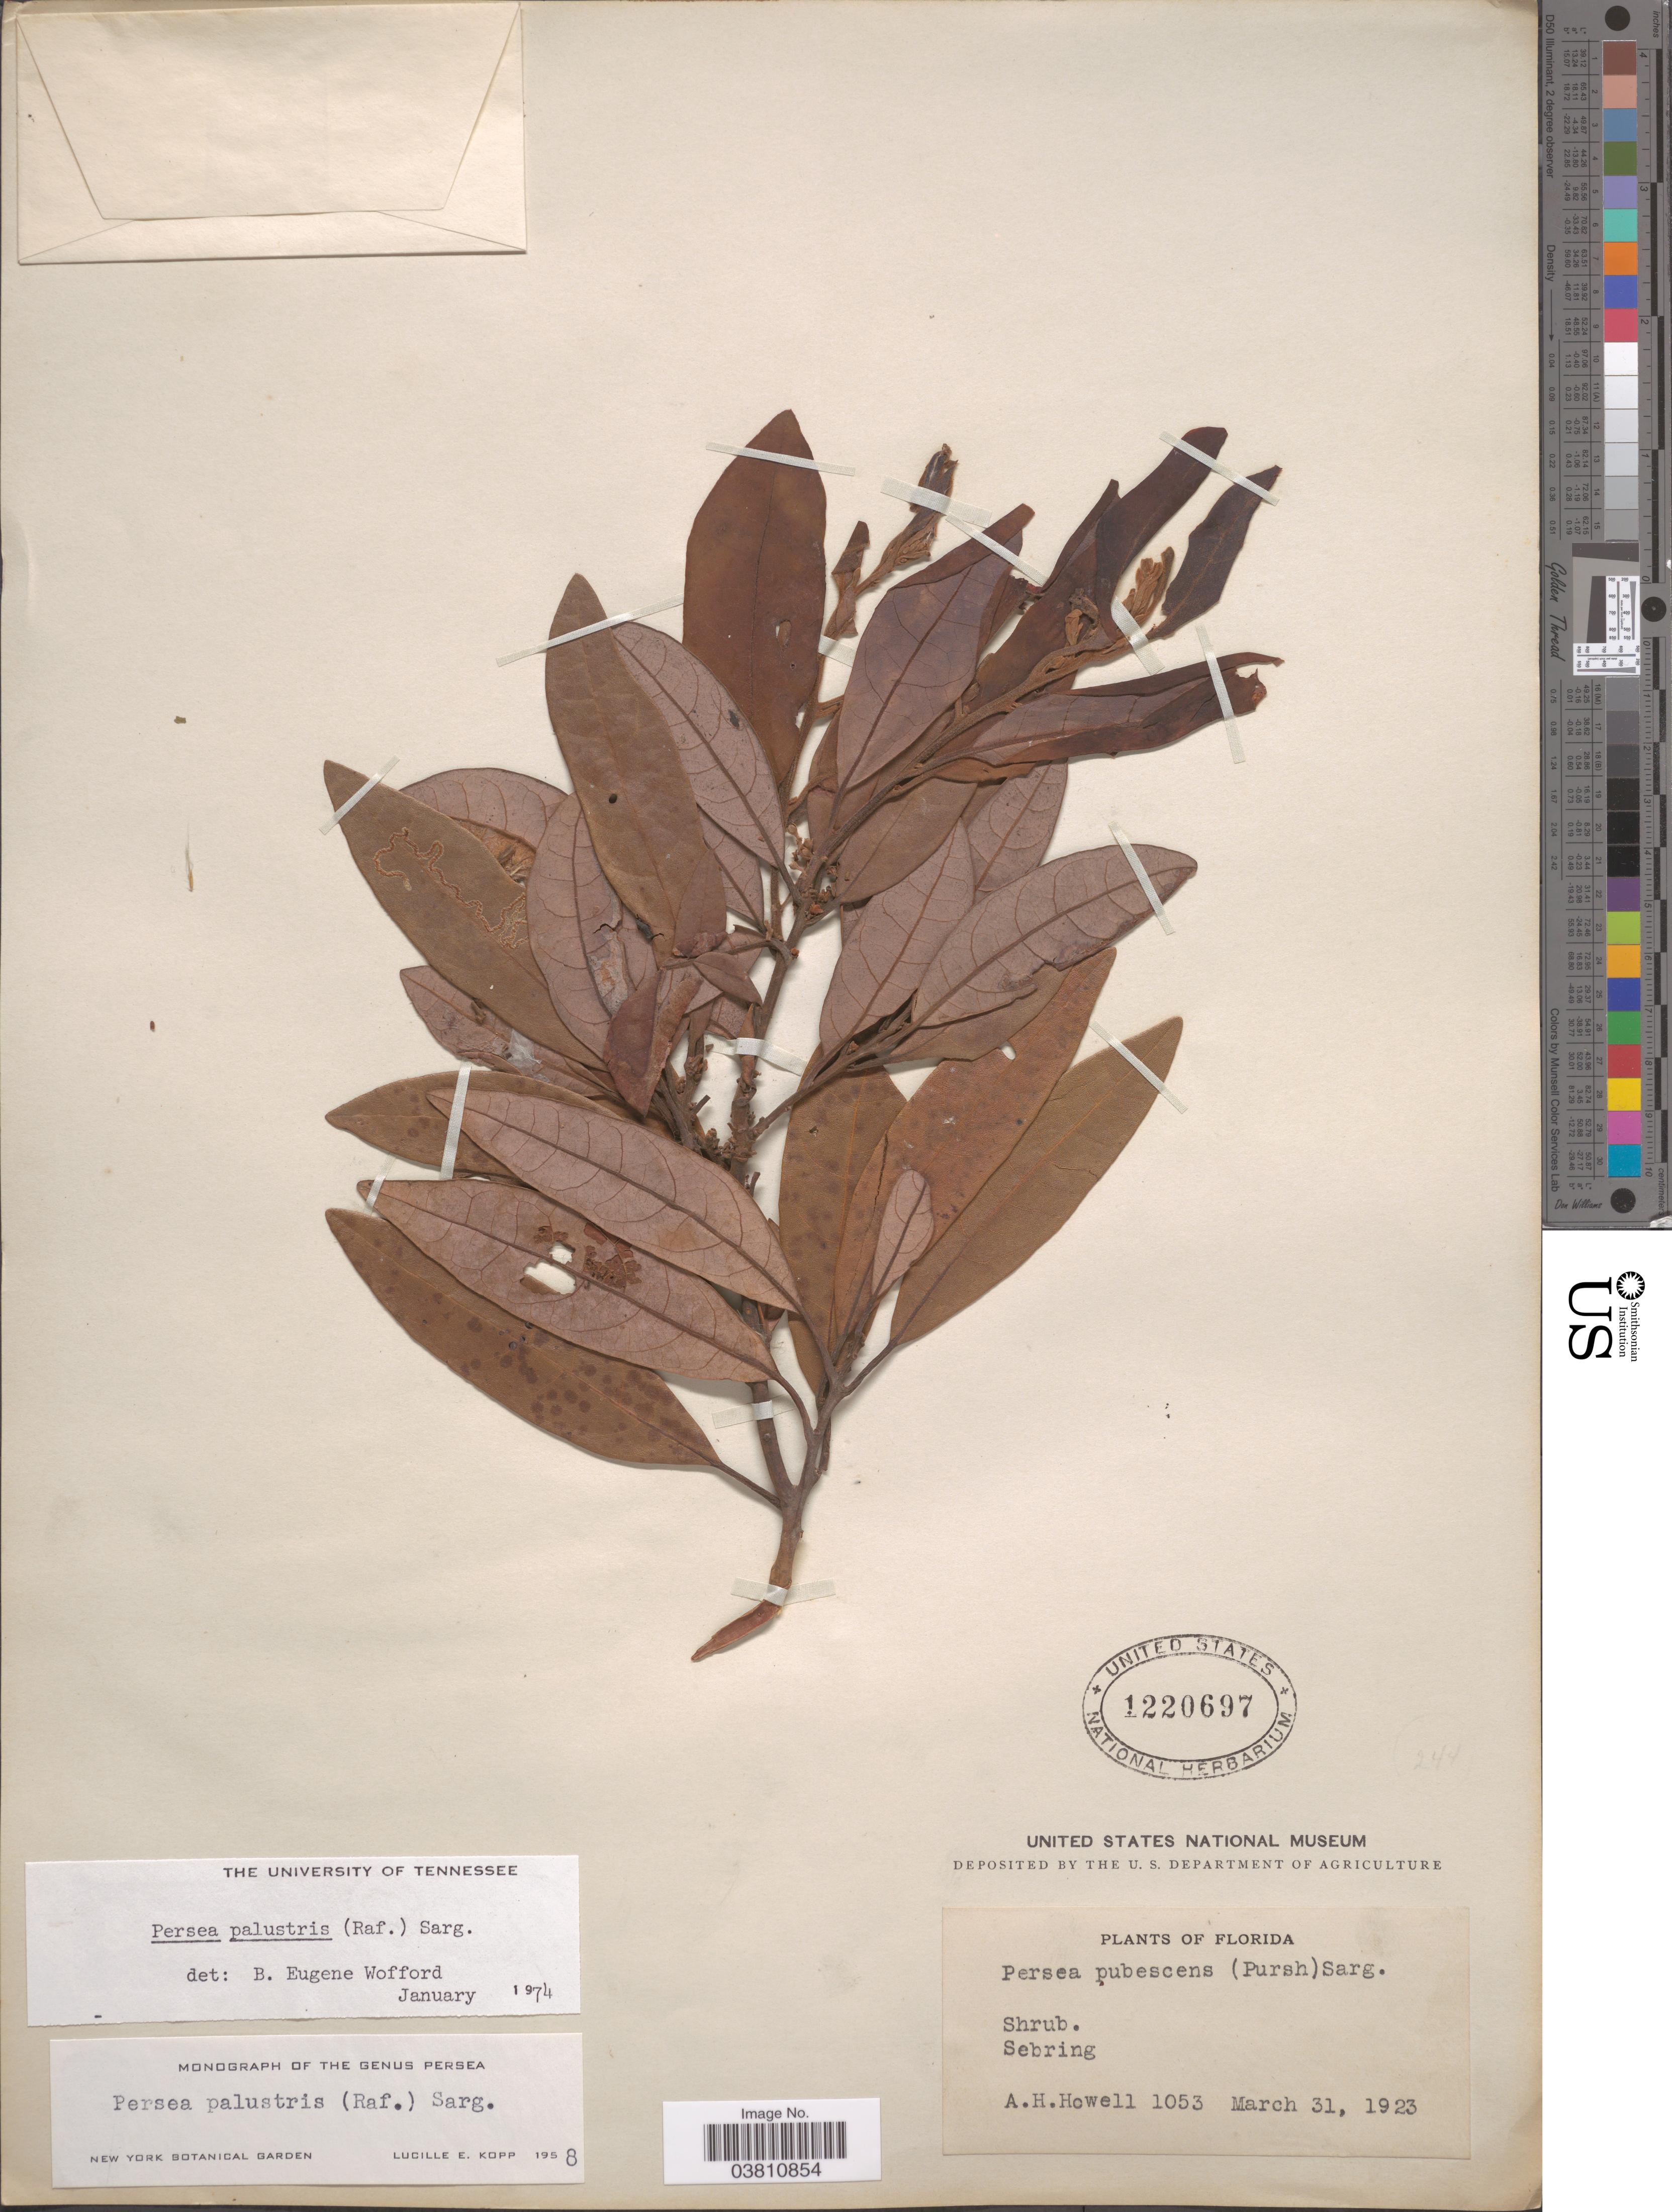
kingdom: Plantae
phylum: Tracheophyta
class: Magnoliopsida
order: Laurales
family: Lauraceae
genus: Persea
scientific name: Persea palustris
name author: (Raf.) Sarg.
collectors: A. Howell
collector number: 1053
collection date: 1923-03-31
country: United States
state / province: Florida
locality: Sebring.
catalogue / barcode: US 1220697